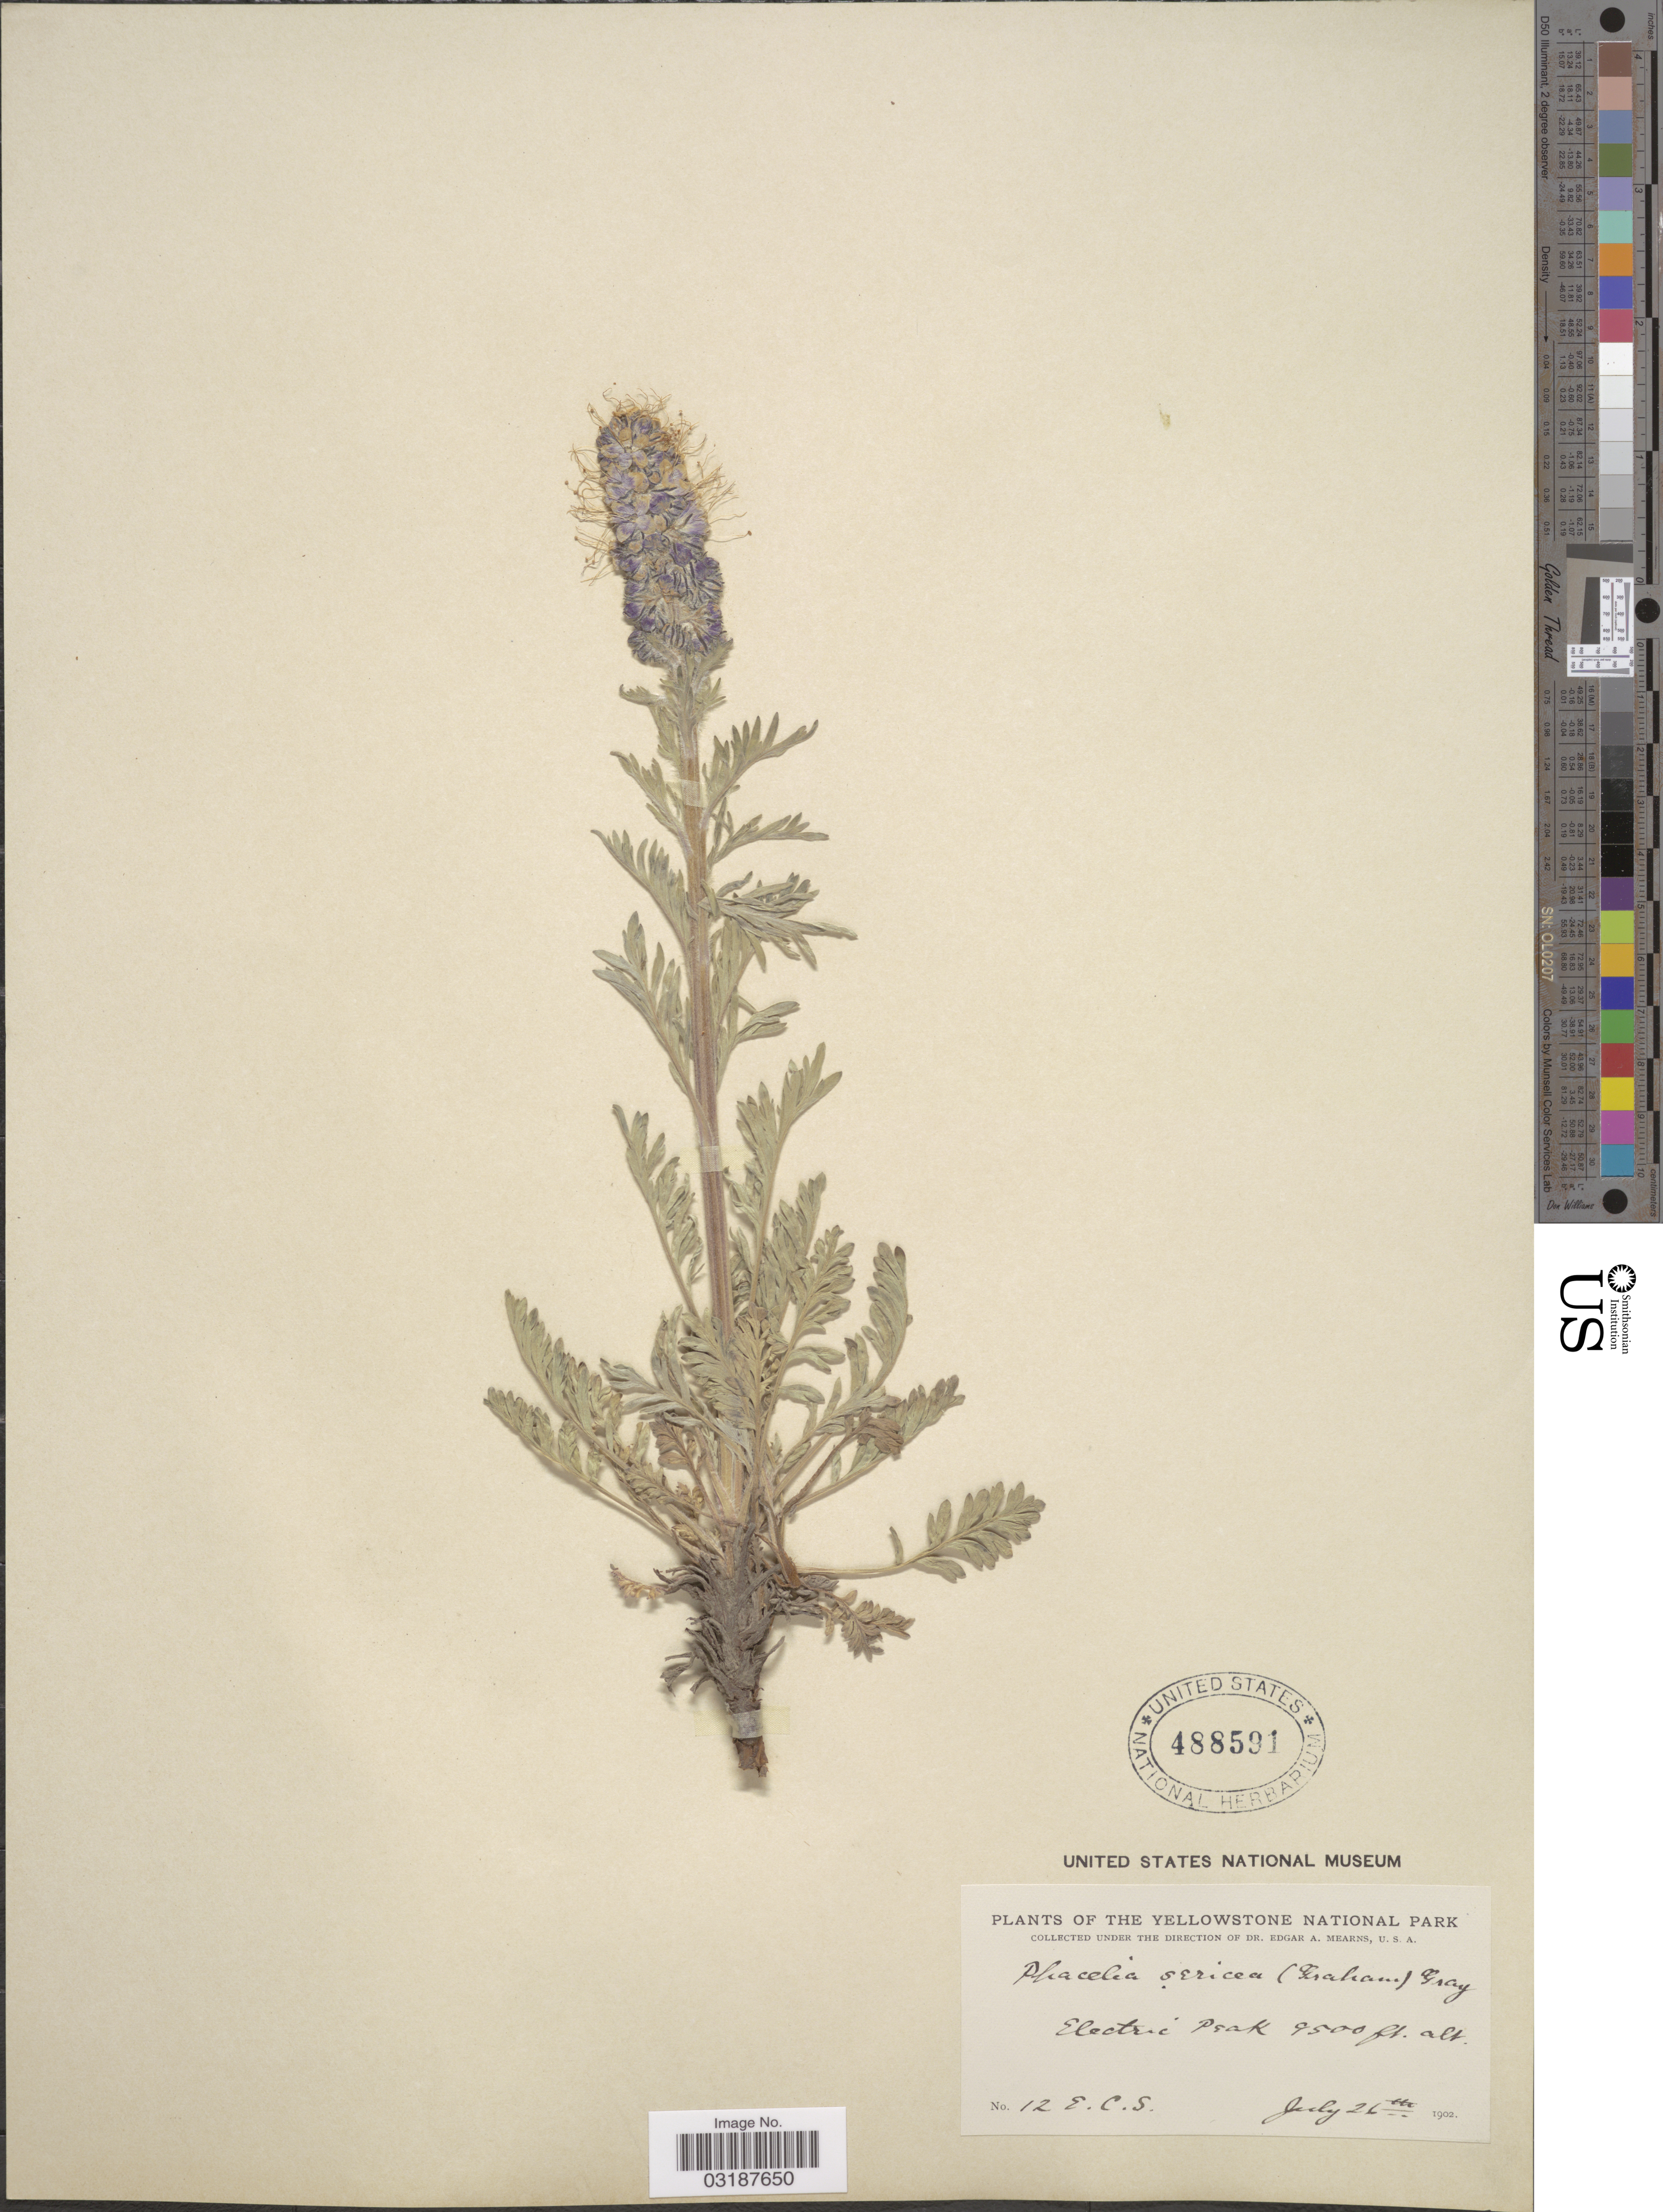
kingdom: Plantae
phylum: Tracheophyta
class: Magnoliopsida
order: Boraginales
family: Hydrophyllaceae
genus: Phacelia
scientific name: Phacelia sericea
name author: (Graham) A. Gray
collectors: E. C. Smith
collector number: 12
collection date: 1902-07-26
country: United States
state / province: Montana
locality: Yellowstone National Park. Electric Peak.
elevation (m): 2896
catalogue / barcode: US 488591